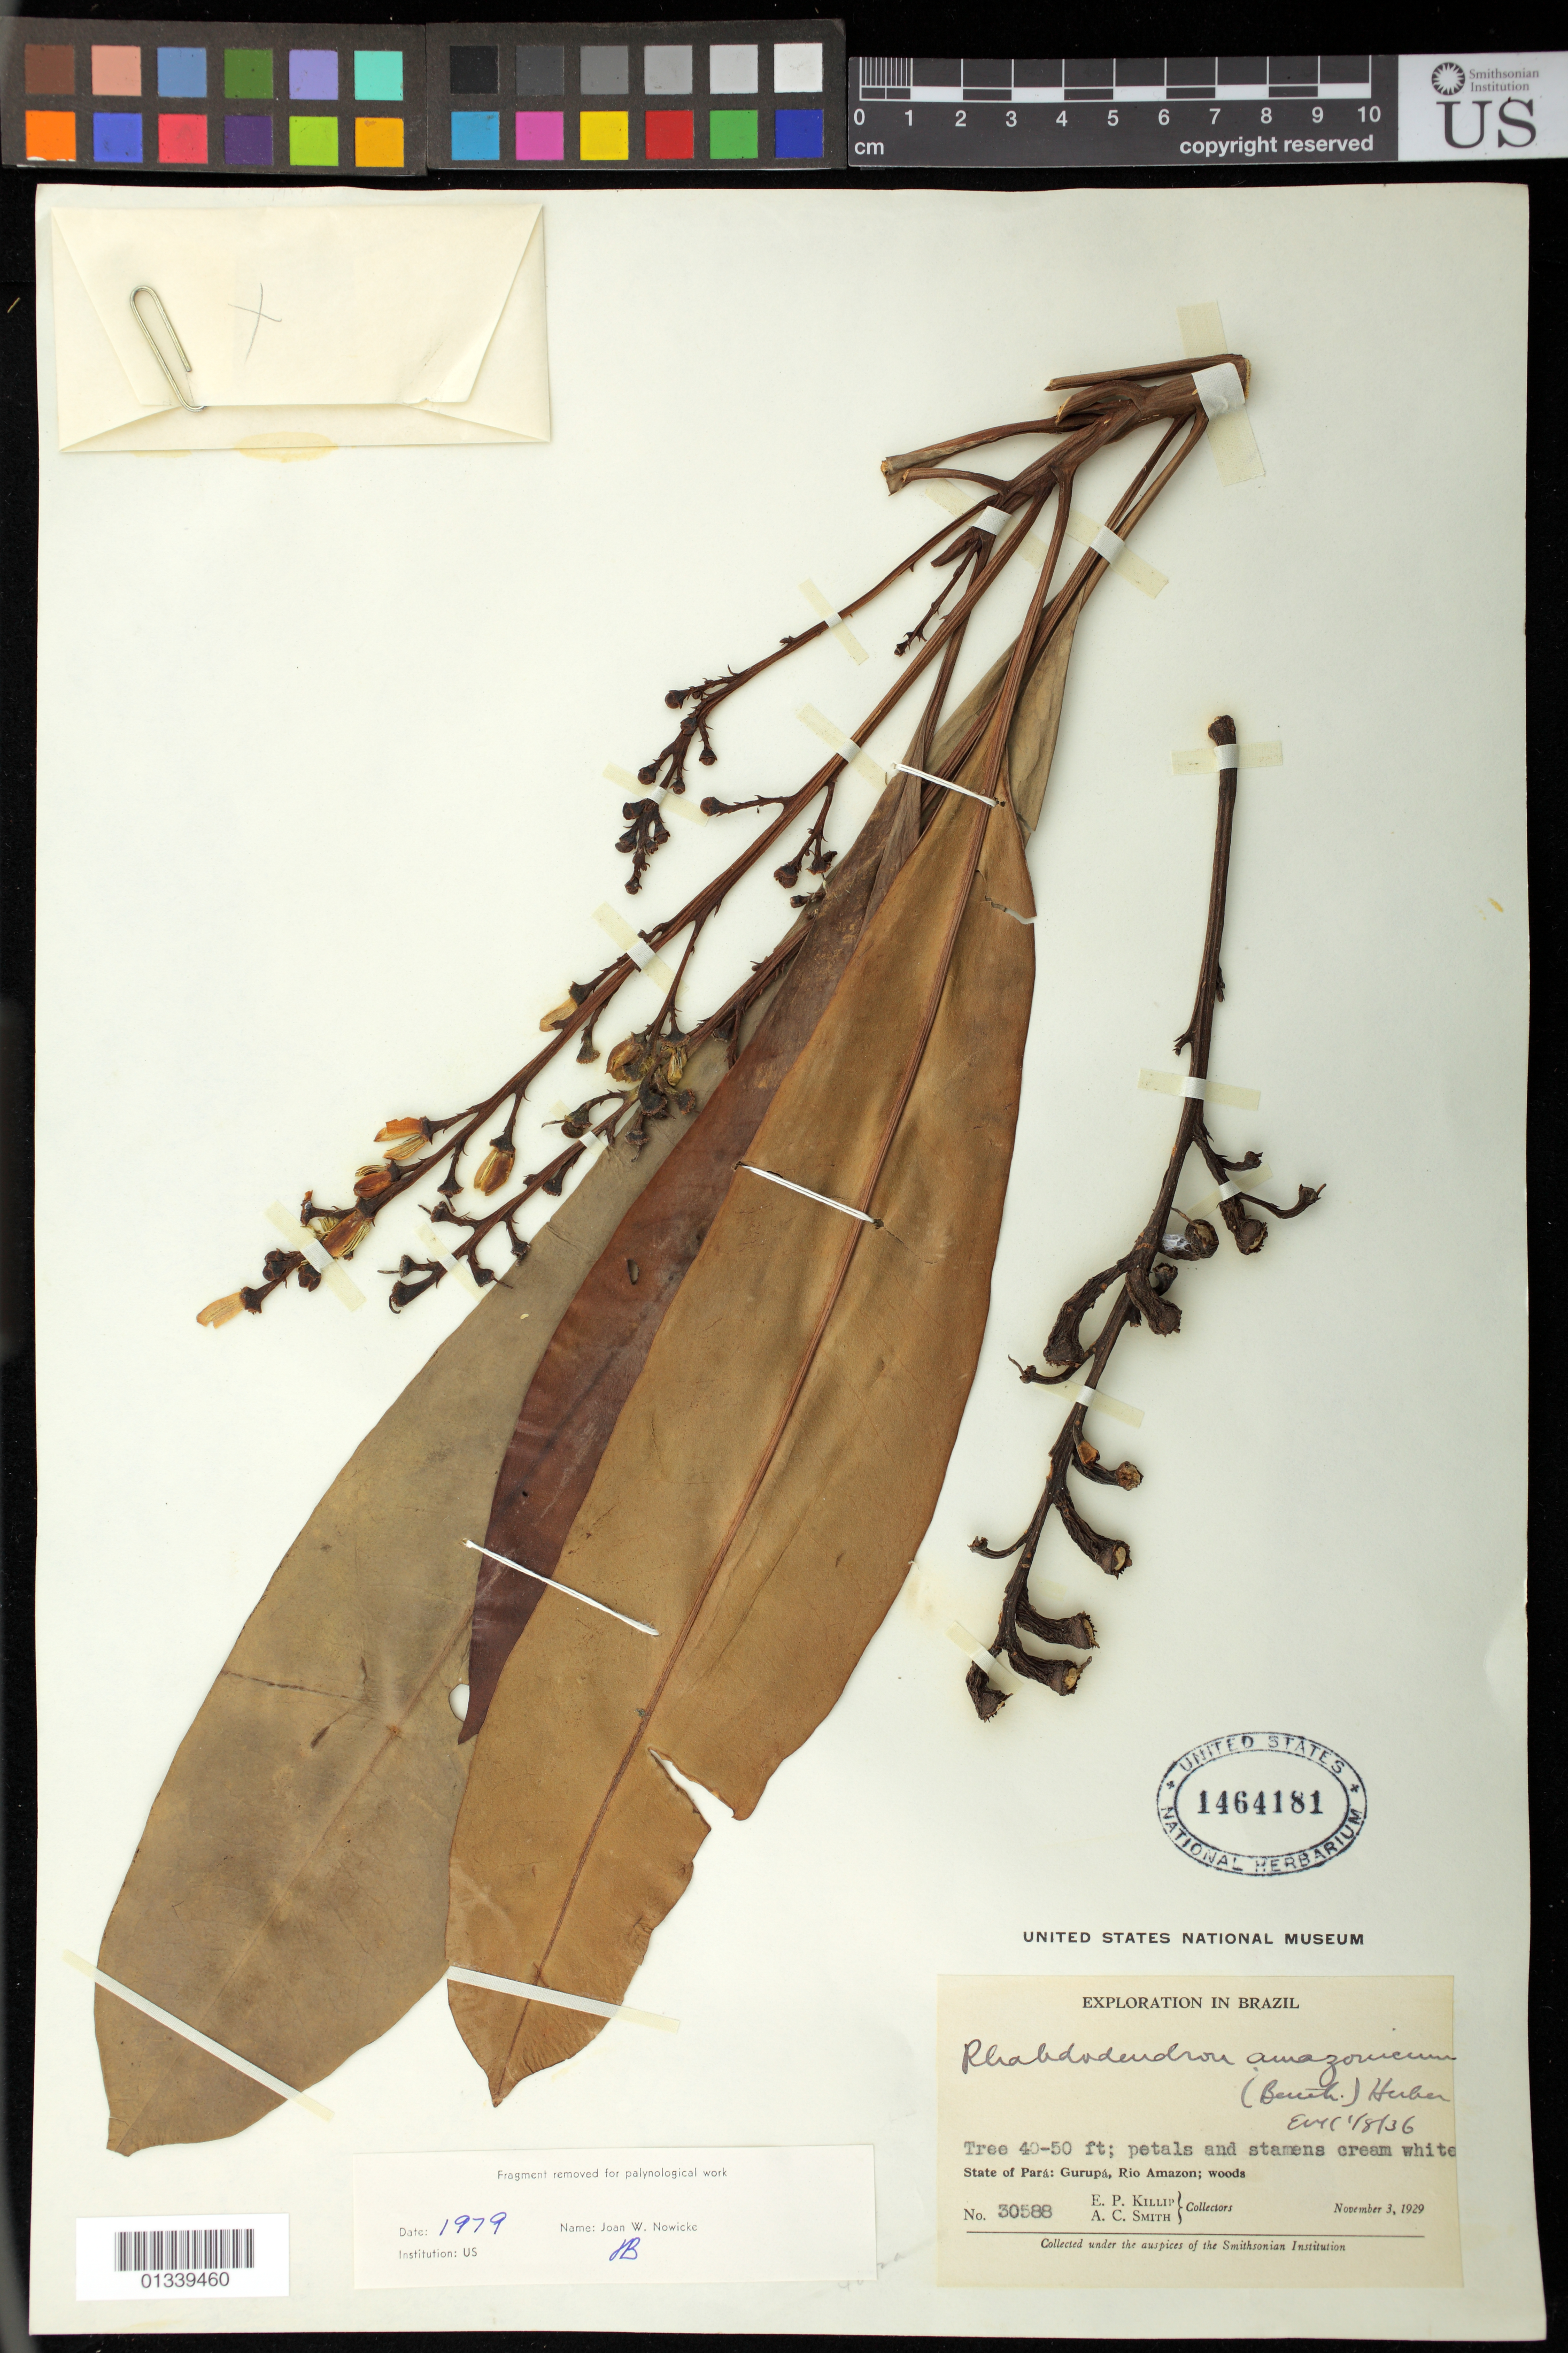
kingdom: Plantae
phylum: Tracheophyta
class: Magnoliopsida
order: Caryophyllales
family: Rhabdodendraceae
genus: Rhabdodendron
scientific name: Rhabdodendron amazonicum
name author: (Spruce ex Benth.) Huber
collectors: E. P. Killip & A. C. Smith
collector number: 30588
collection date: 1929-11-03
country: Brazil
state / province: Pará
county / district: Gurupá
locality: Rio Amazon.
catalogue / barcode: US 1464181